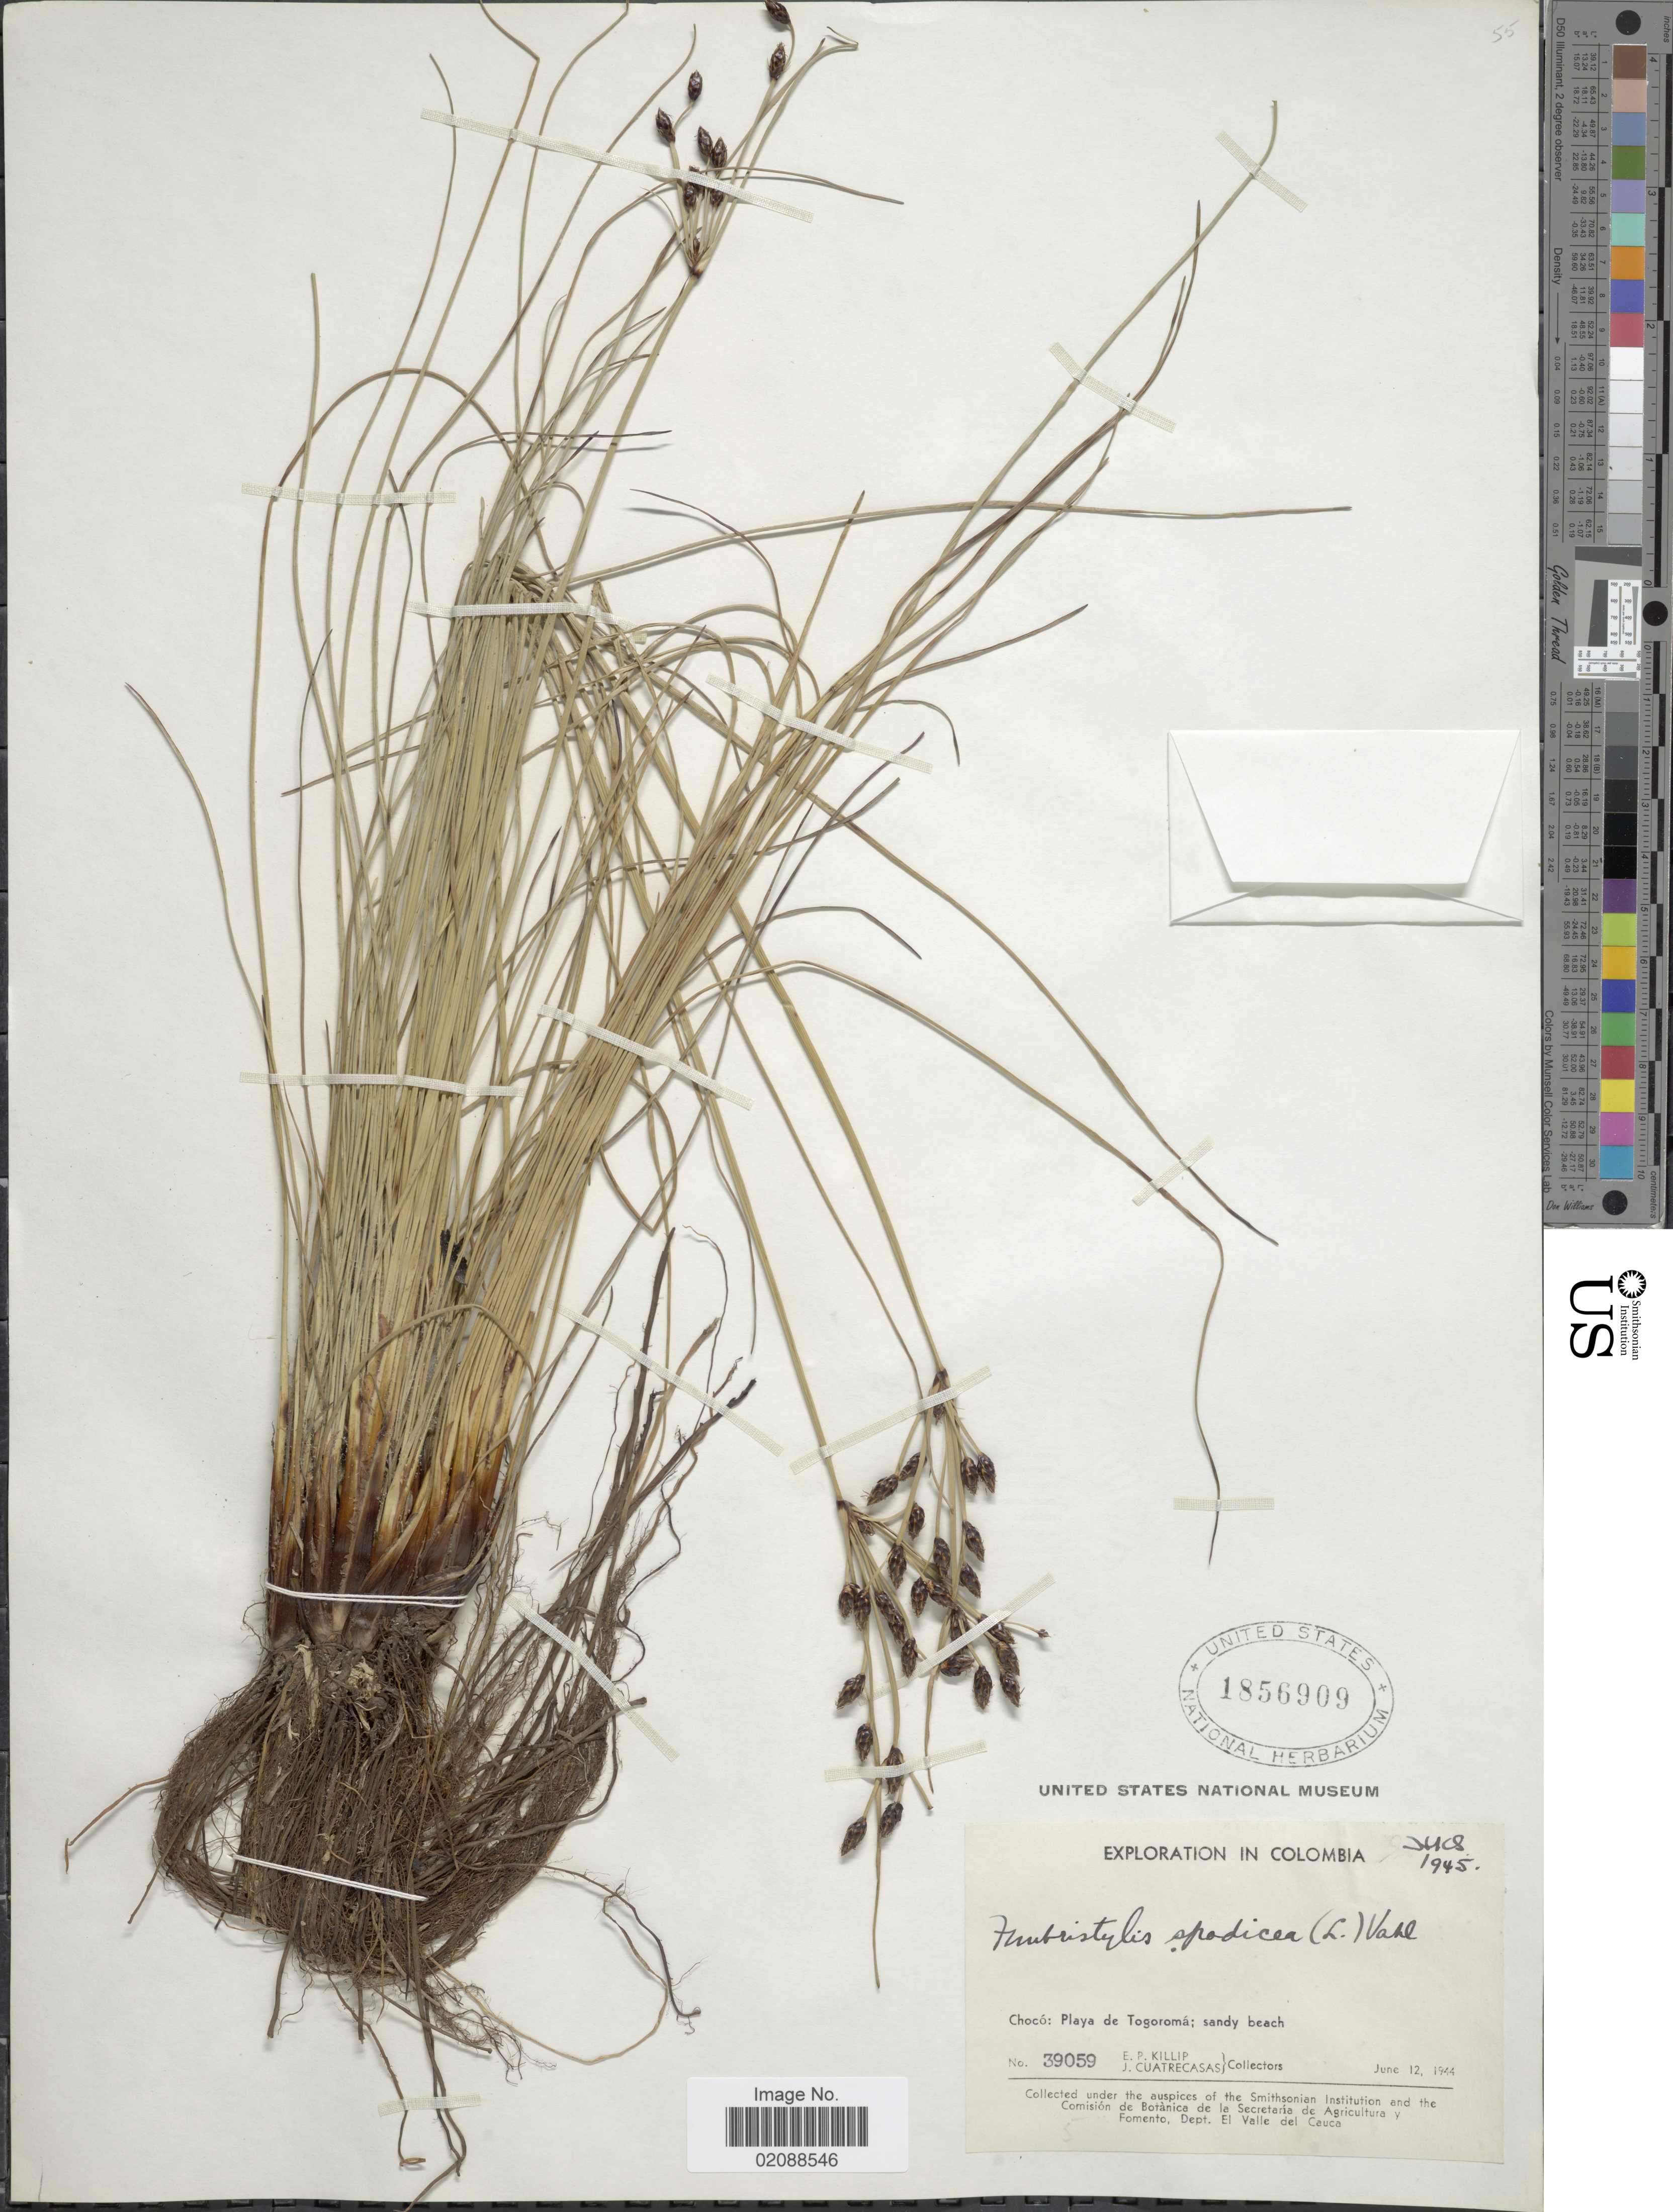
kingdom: Plantae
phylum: Tracheophyta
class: Liliopsida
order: Poales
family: Cyperaceae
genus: Fimbristylis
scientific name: Fimbristylis spadicea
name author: (L.) Vahl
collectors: E. P. Killip & J. Cuatrecasas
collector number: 39059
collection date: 1944-06-12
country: Colombia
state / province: Chocó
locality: Playa de Togoroma; sandy beach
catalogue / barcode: US 1856909